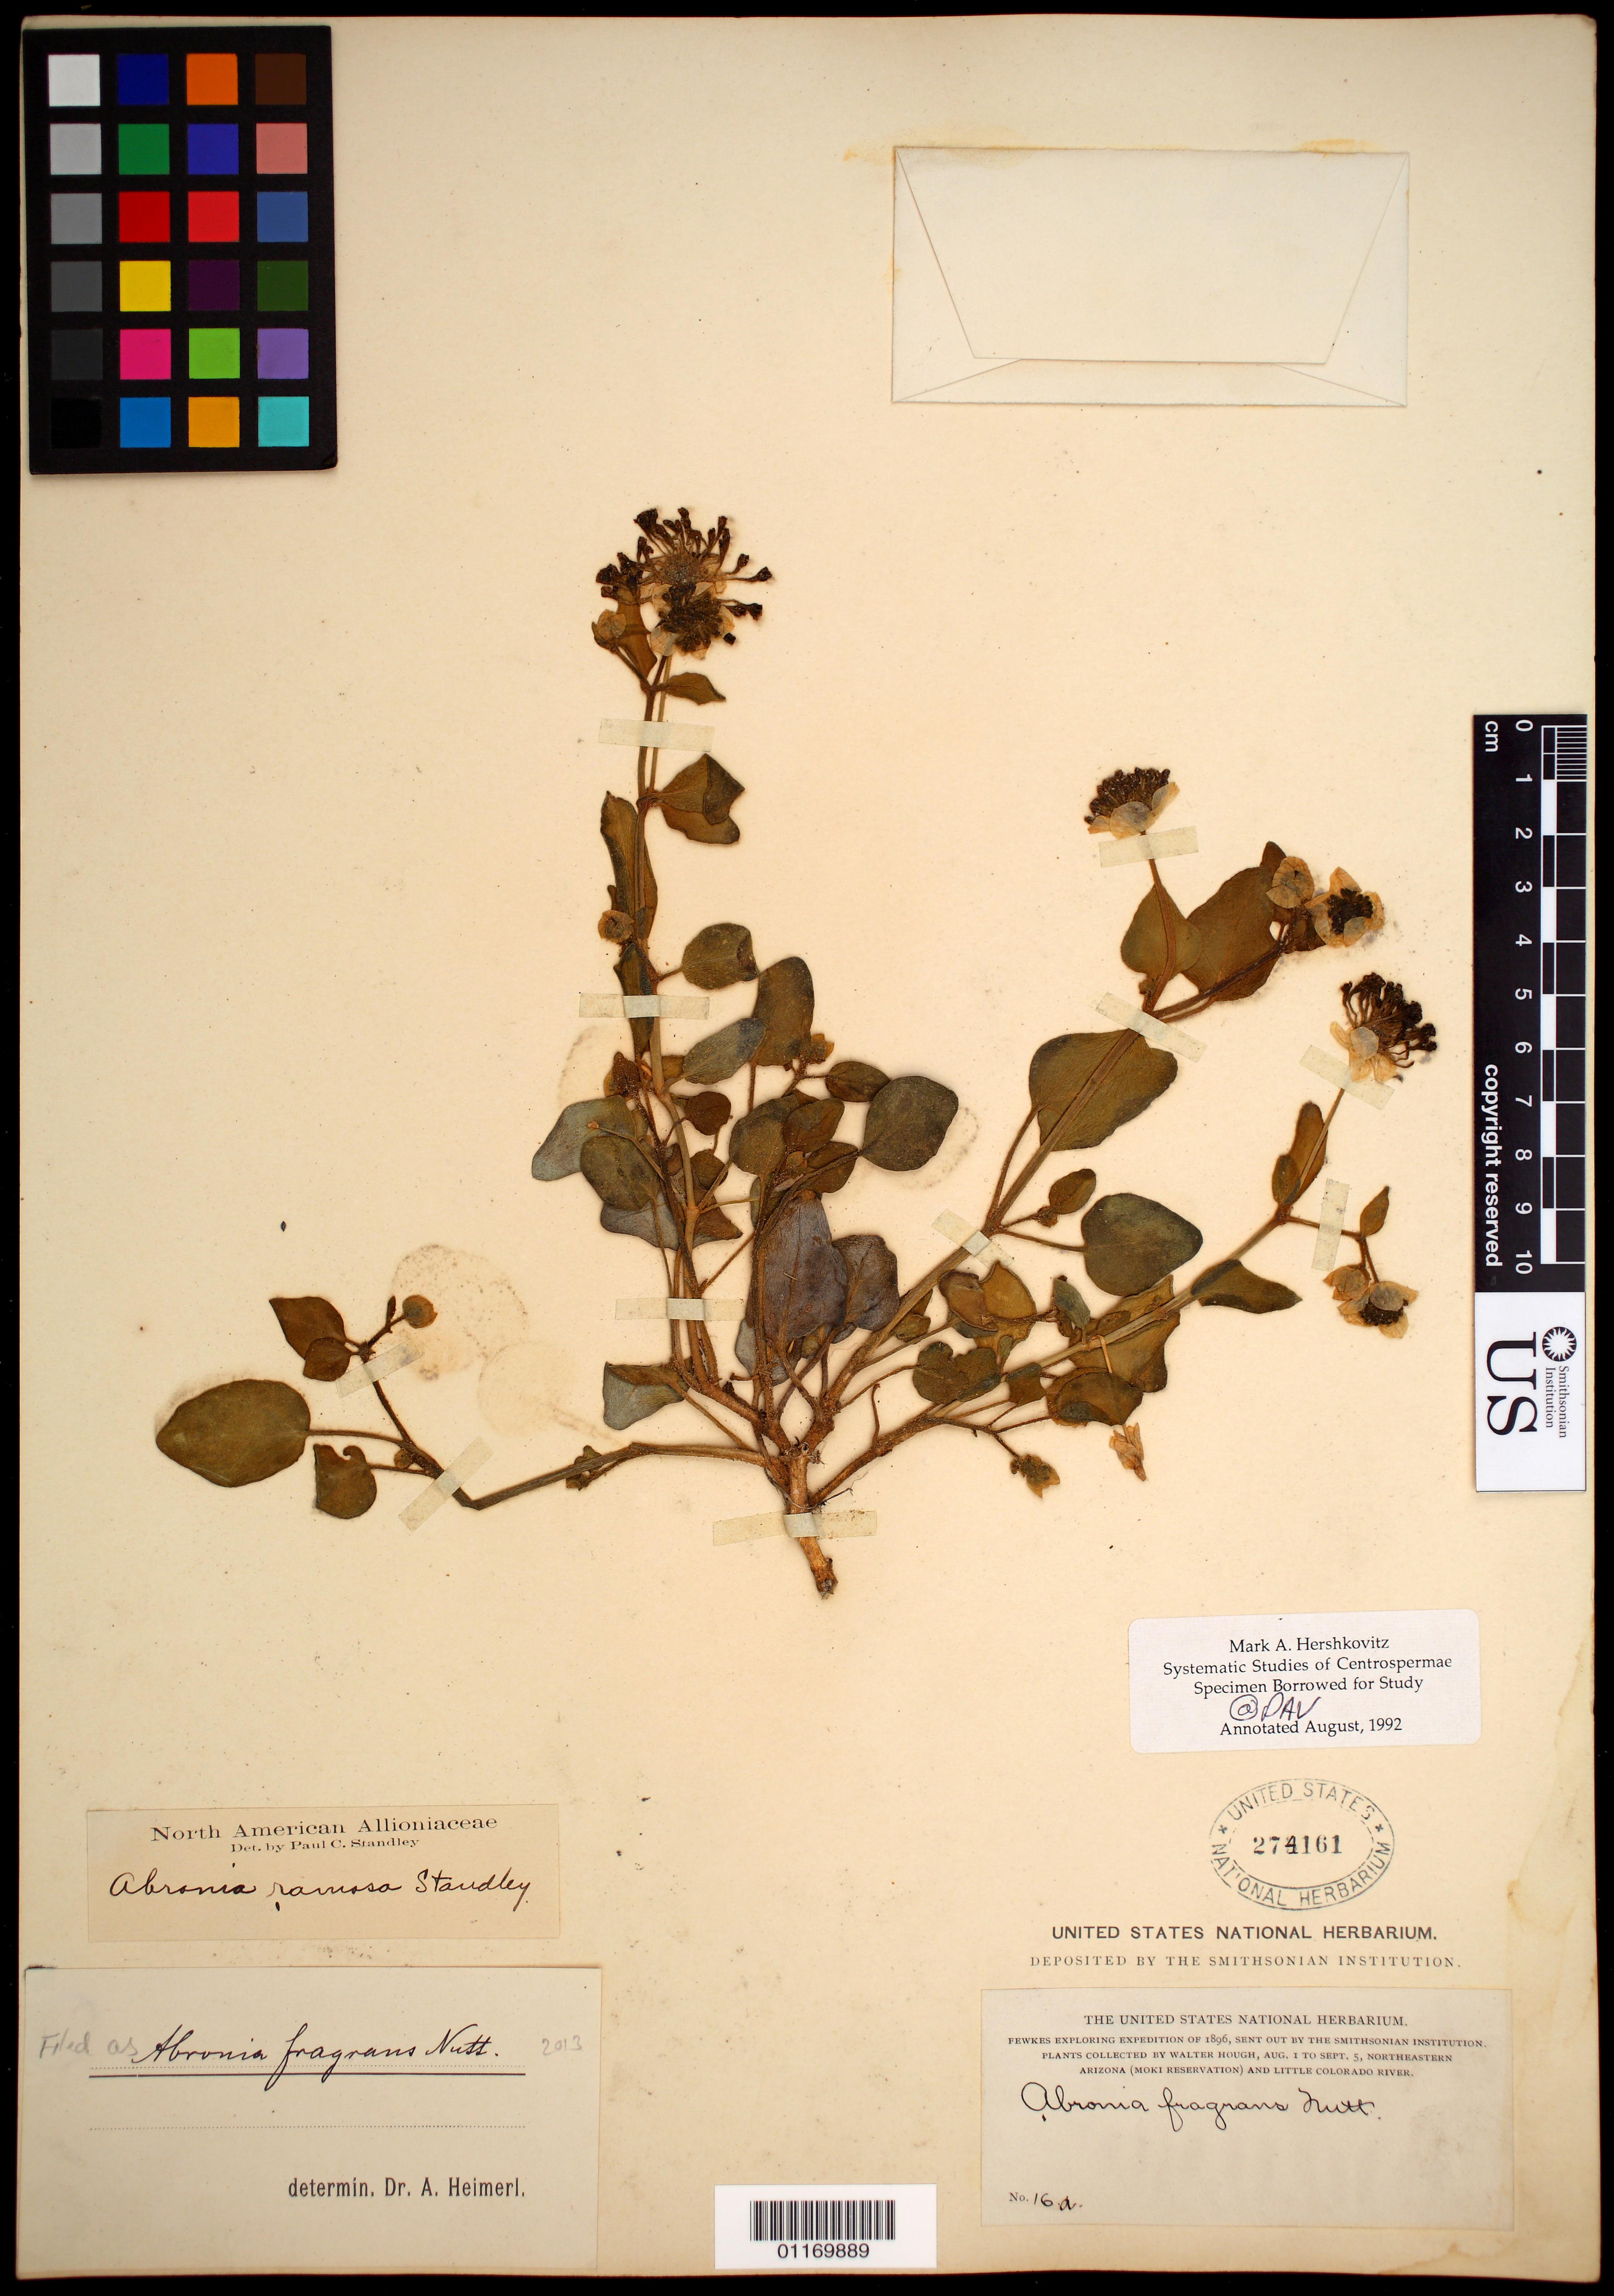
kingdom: Plantae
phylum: Tracheophyta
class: Magnoliopsida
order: Caryophyllales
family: Nyctaginaceae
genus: Abronia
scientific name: Abronia fragrans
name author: Nutt. ex Hook.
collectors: W. Hough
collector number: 16a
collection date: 1896-08-01/1896-09-05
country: United States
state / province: Arizona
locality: Northeastern Arizona (Moki Reservation) and Little Colorado River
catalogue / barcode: US 274161